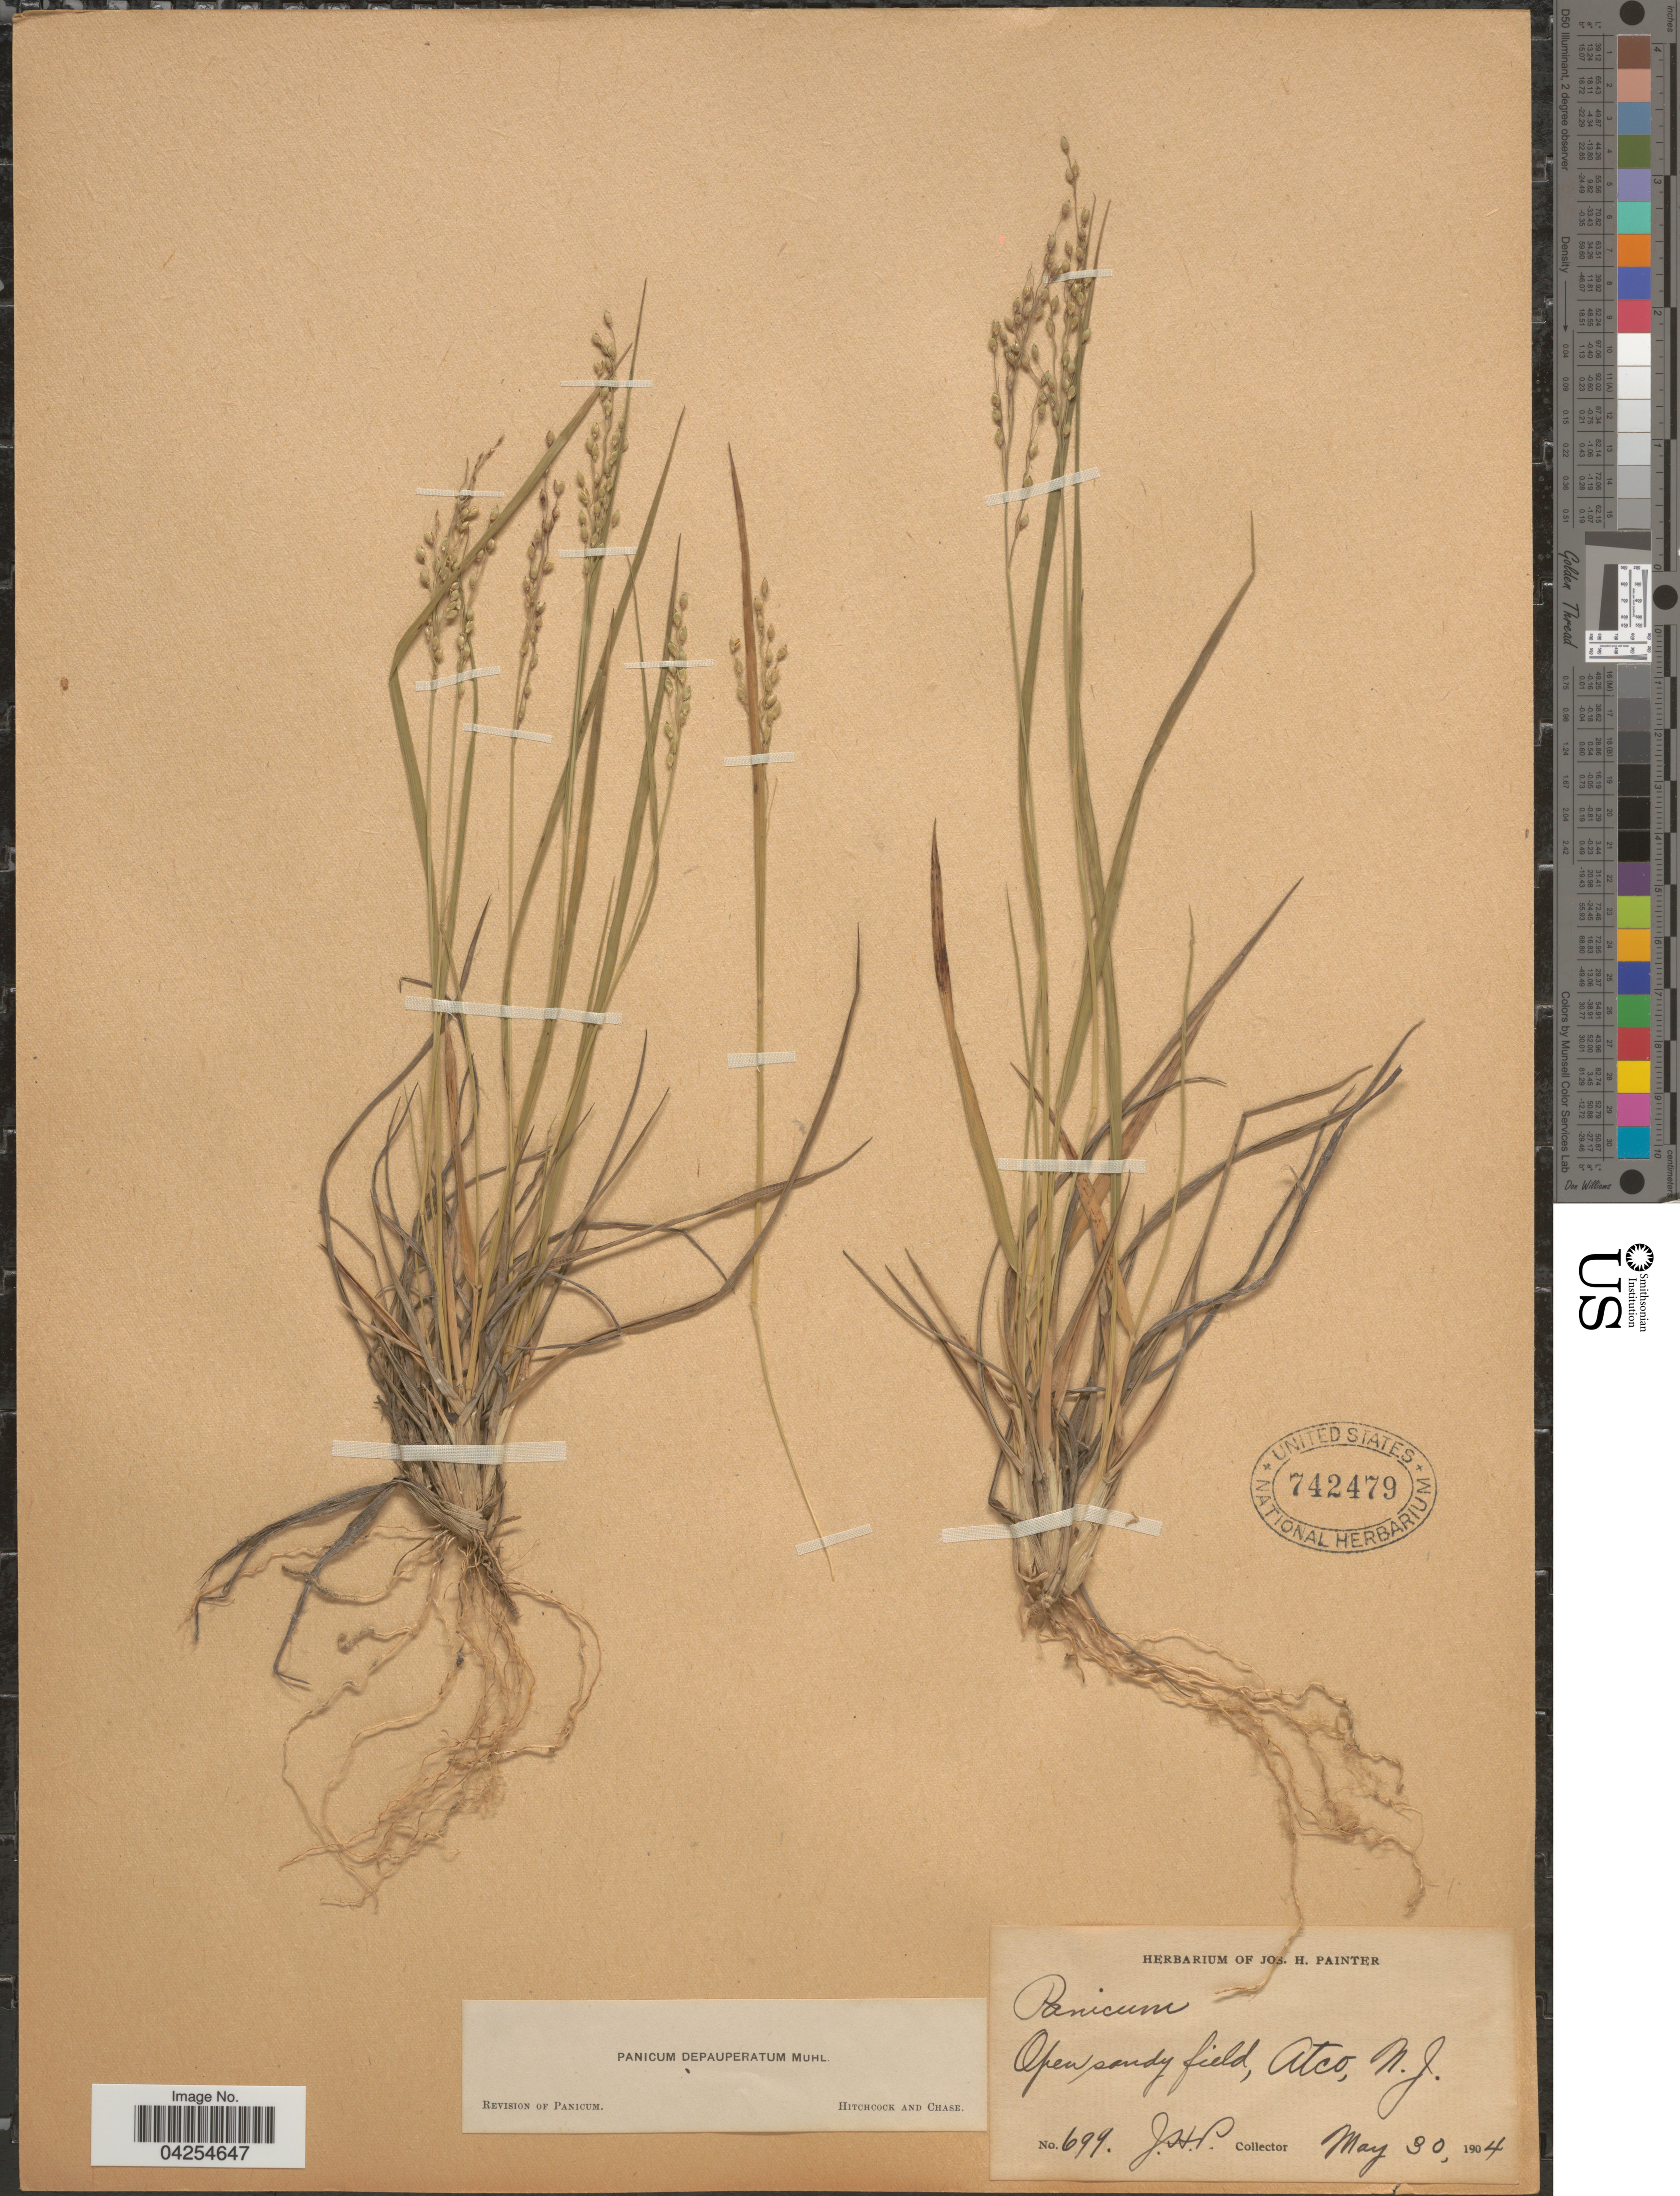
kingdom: Plantae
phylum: Tracheophyta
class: Liliopsida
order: Poales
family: Poaceae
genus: Dichanthelium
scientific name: Dichanthelium depauperatum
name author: (Muhl.) Gould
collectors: J. H. Painter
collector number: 699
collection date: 1904-05-30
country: United States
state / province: New Jersey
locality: Open sandy field, Atco.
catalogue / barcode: US 742479